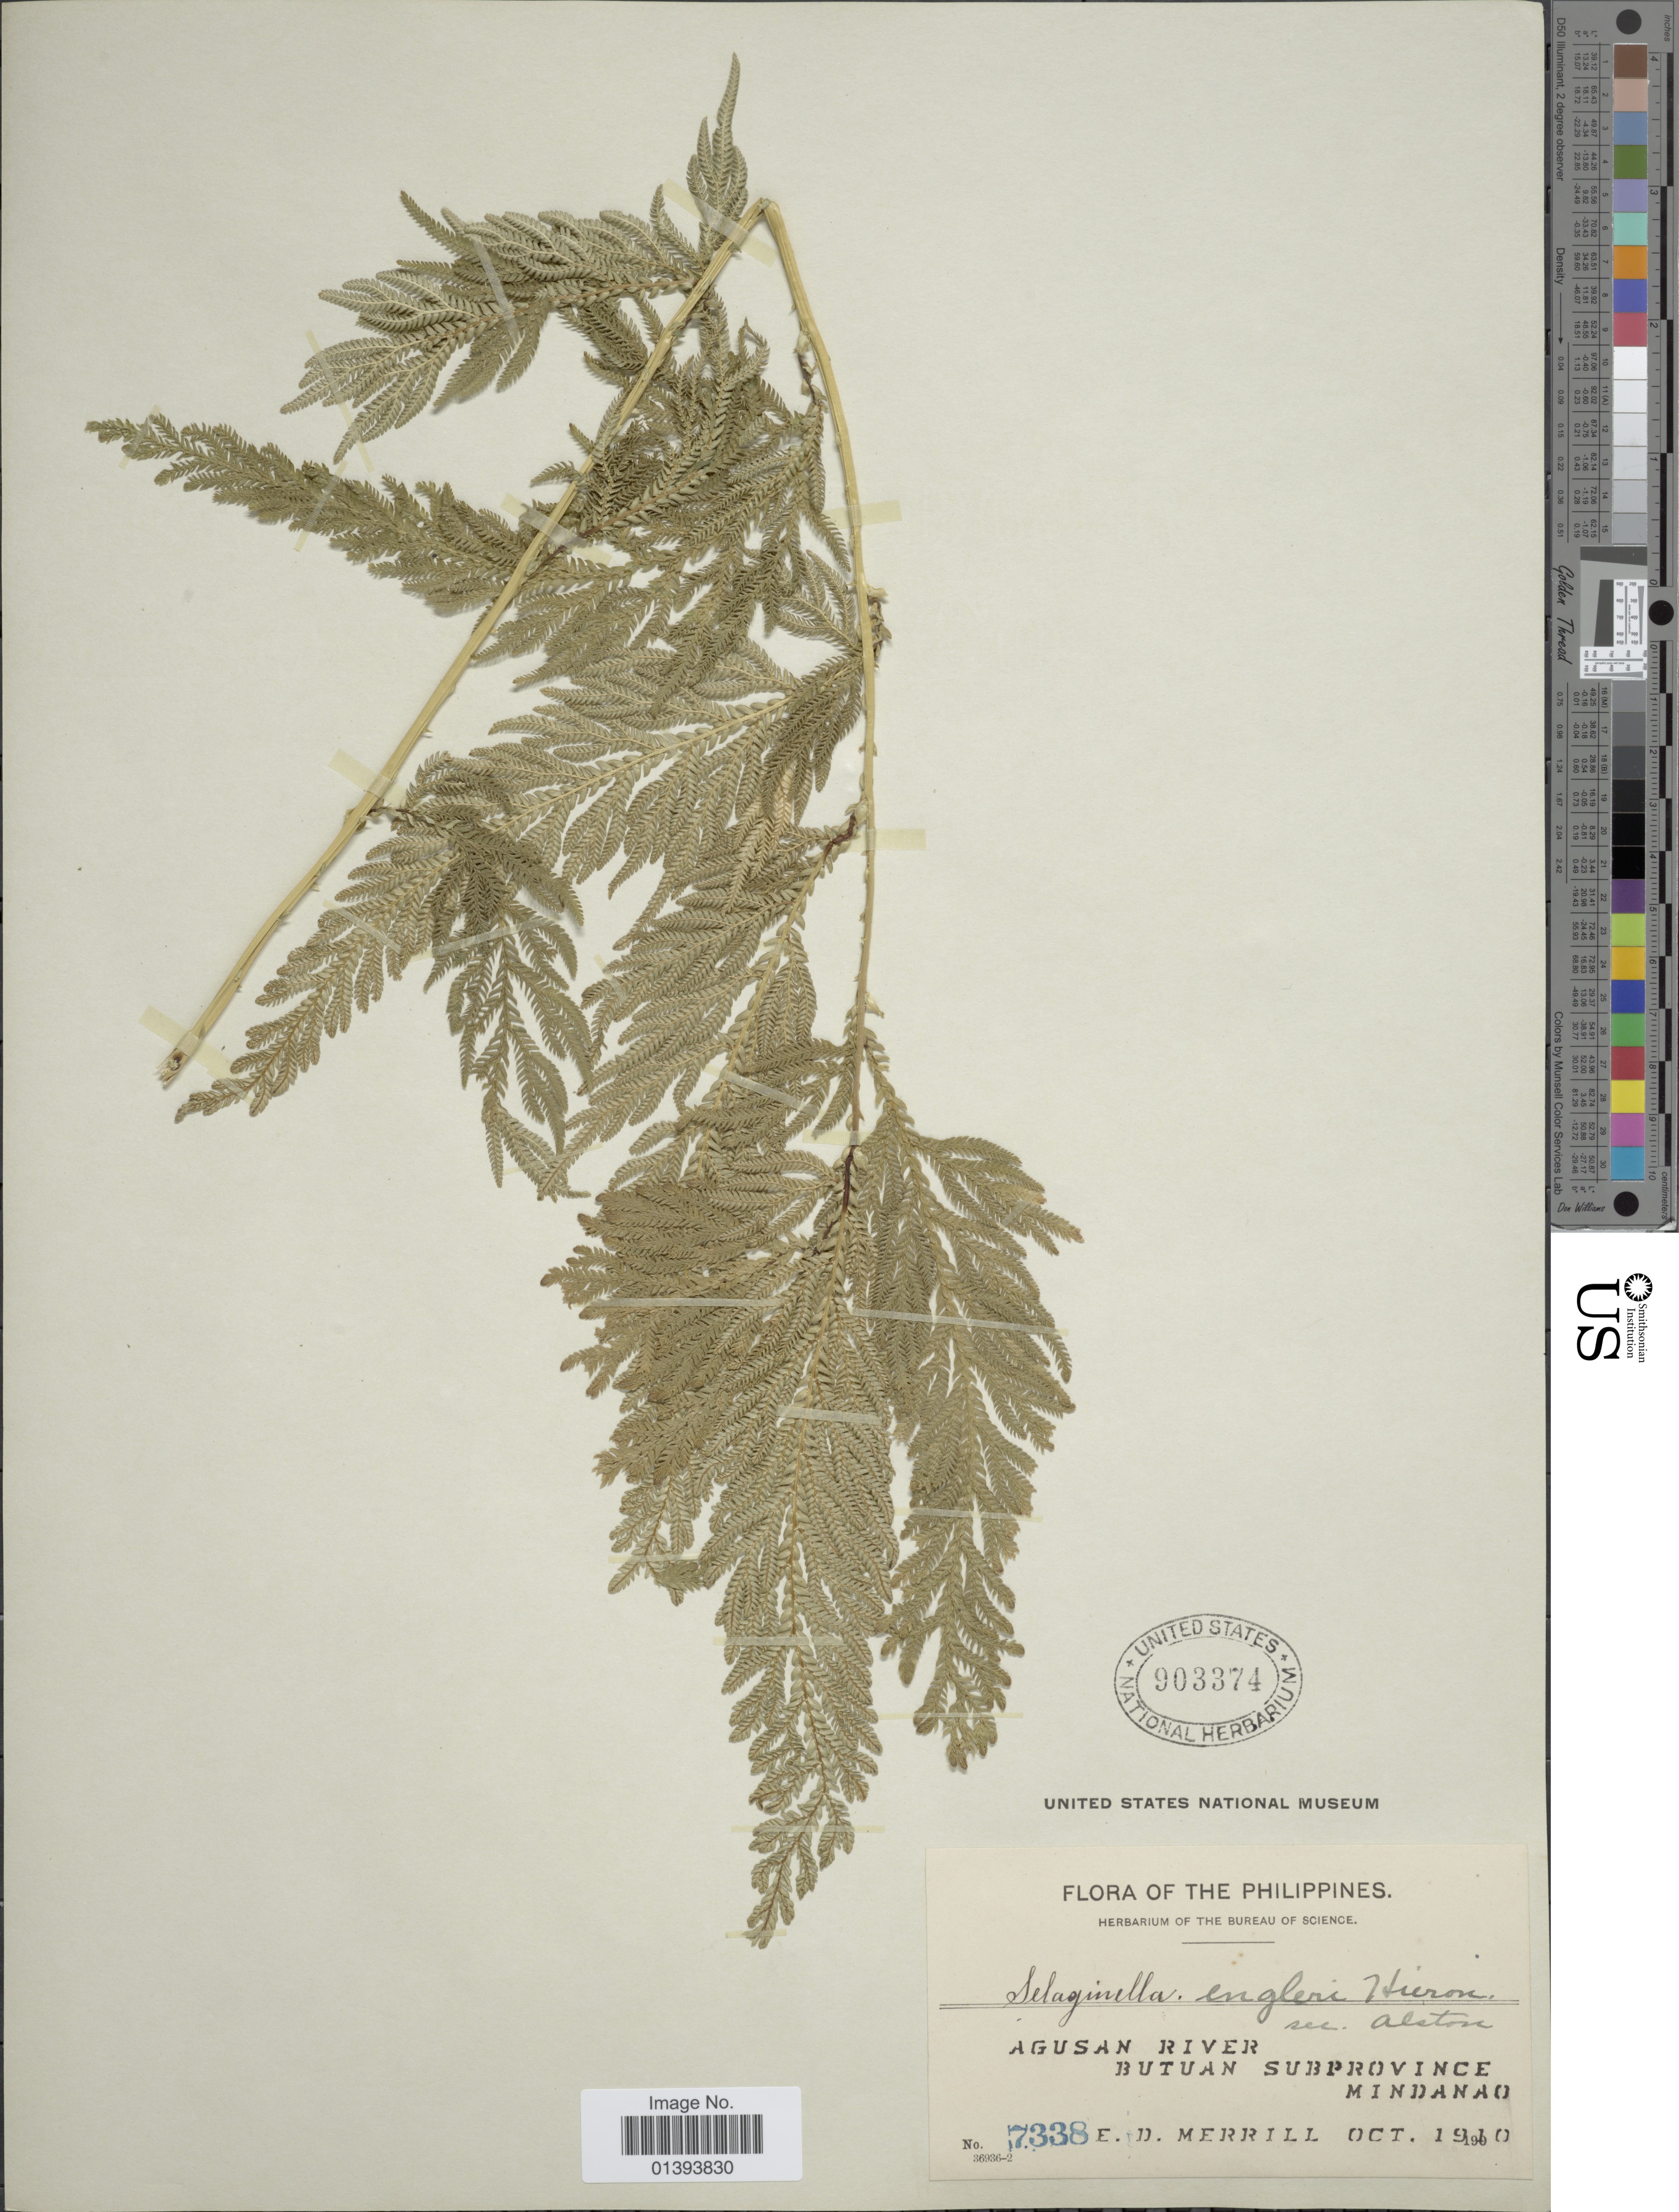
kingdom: Plantae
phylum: Tracheophyta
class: Lycopodiopsida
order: Selaginellales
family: Selaginellaceae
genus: Selaginella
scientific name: Selaginella engleri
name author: Hieron.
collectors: E. D. Merrill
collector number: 7338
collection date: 1910-10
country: Philippines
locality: Agusan River, Butuan Subprovince, Mindanao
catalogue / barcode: US 903374